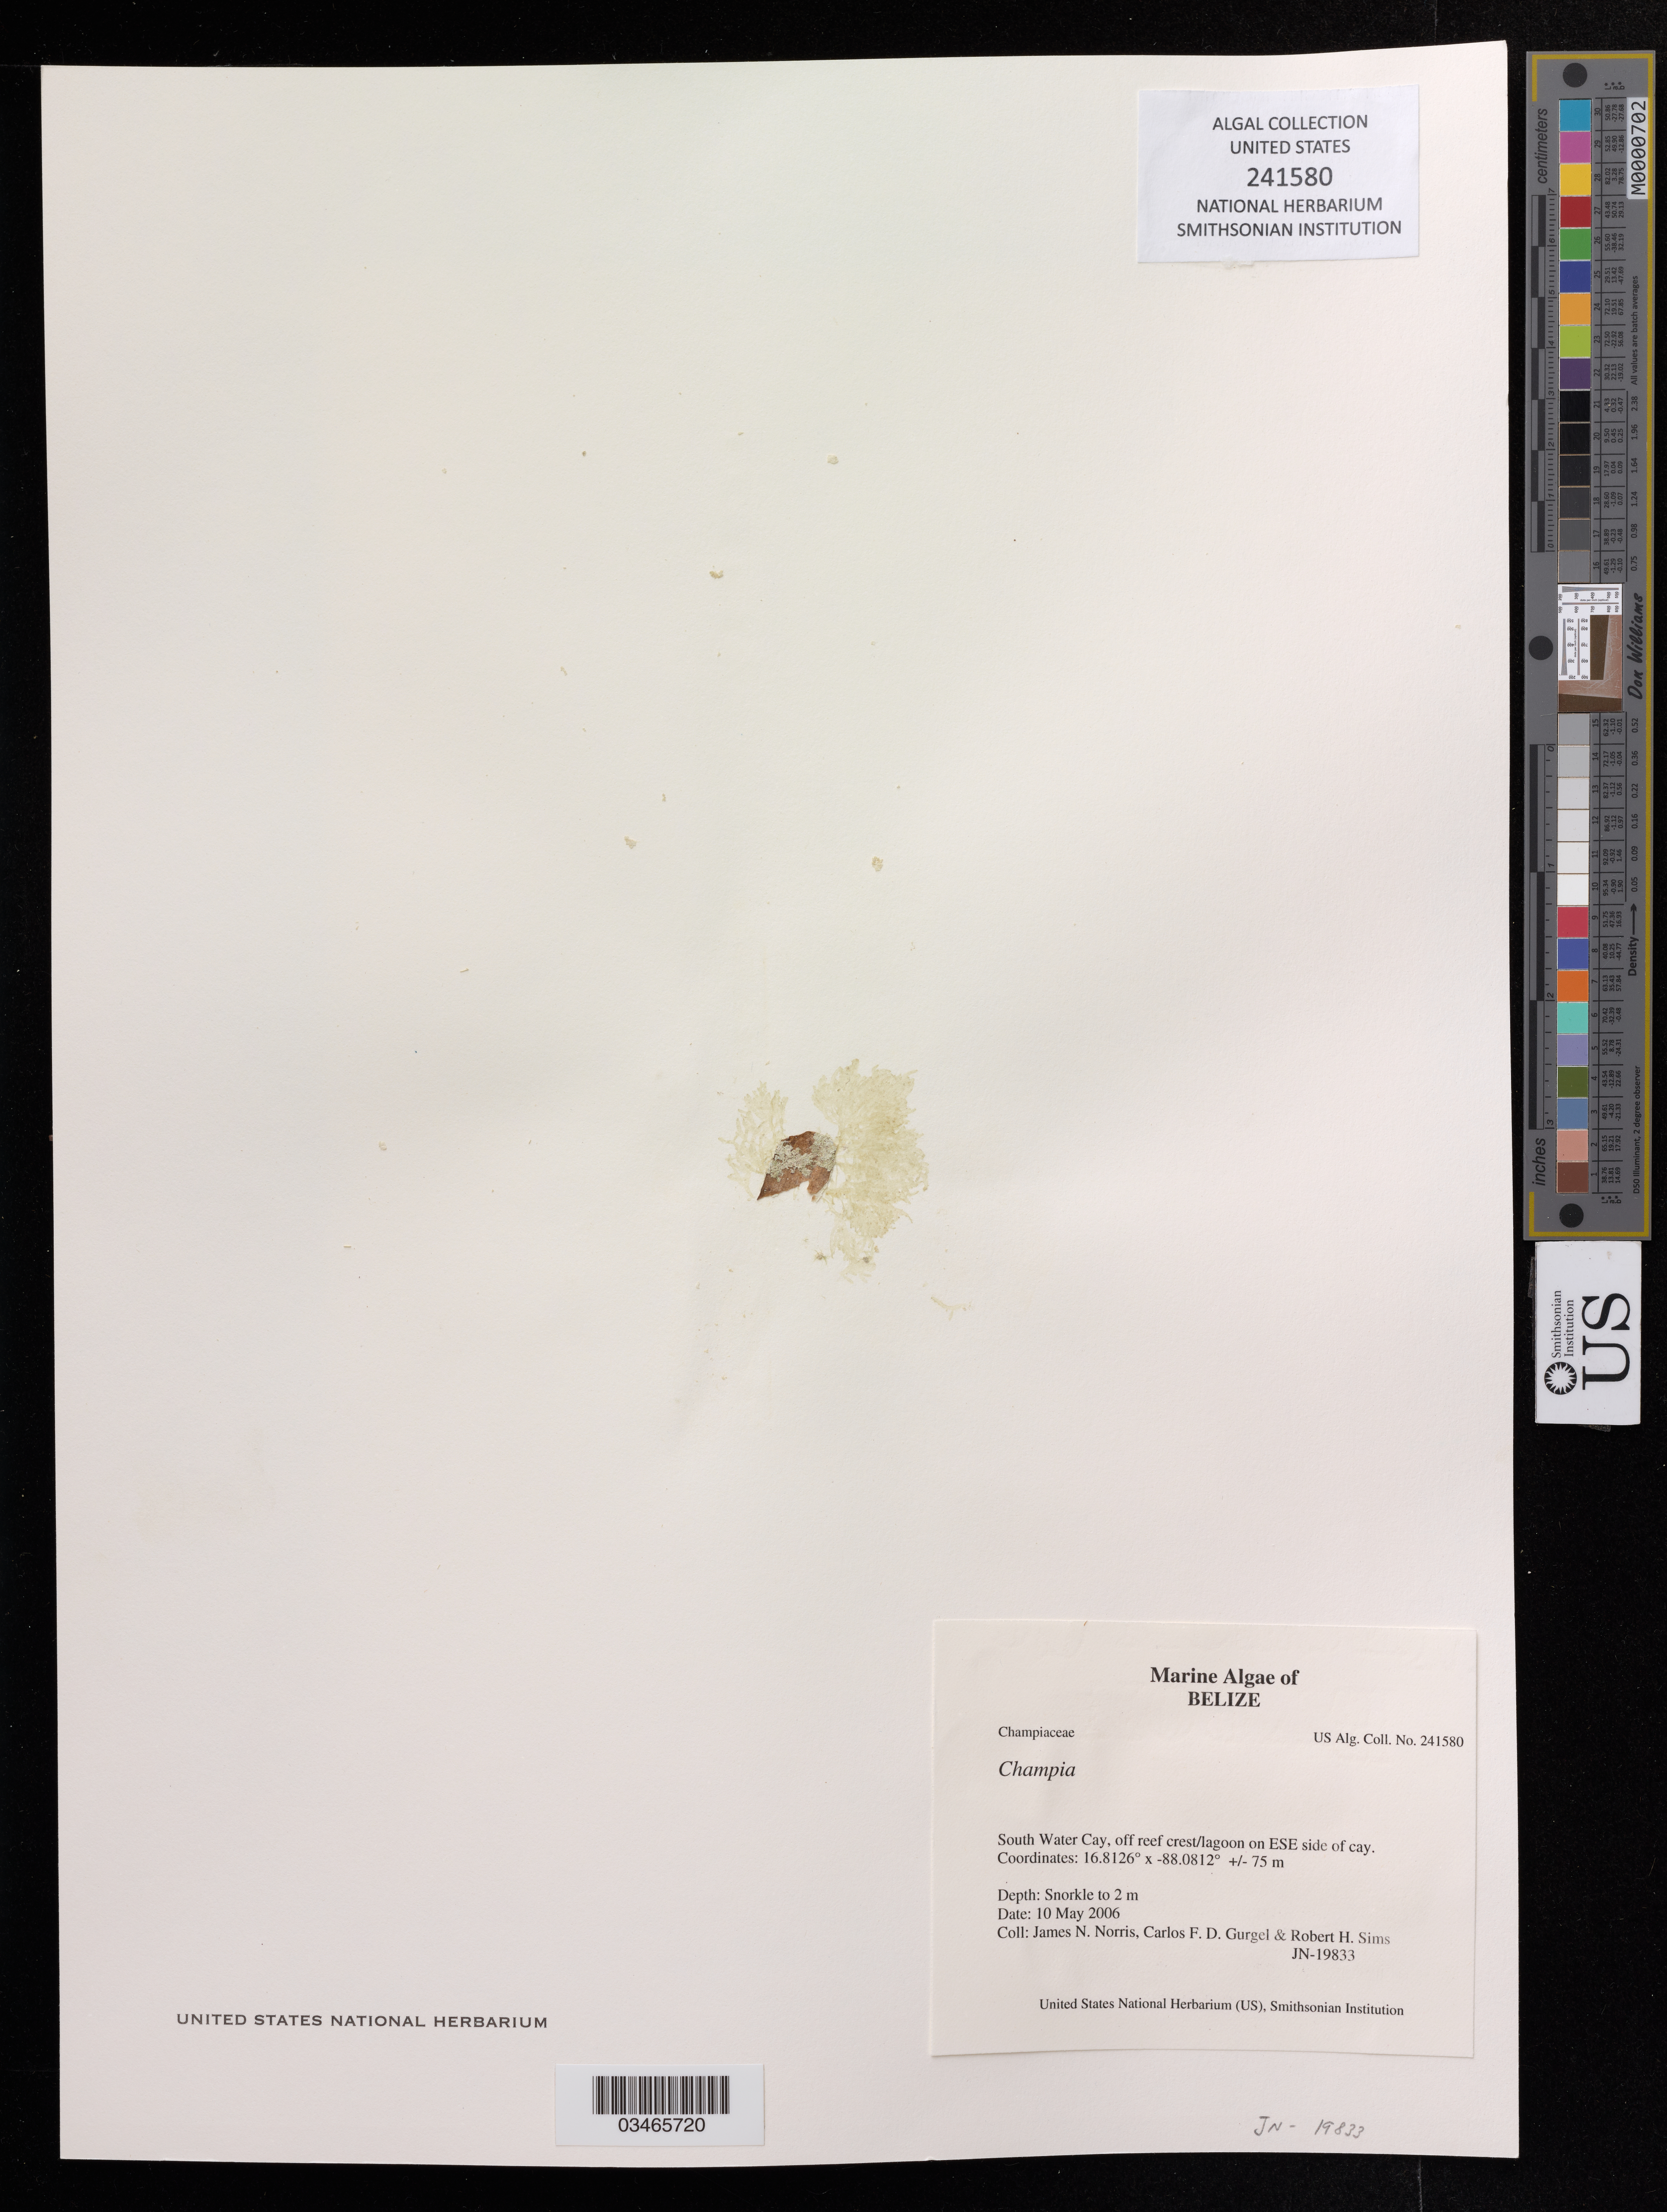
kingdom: Plantae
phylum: Rhodophyta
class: Florideophyceae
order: Rhodymeniales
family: Champiaceae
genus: Champia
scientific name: Champia sp.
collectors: J. Norris, C. Gurgel & R. H. Sims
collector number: JN-19833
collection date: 2006-05-10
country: Belize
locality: South Water Cay, off reef crest/logoon on ESE side of cay.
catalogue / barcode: US 241580